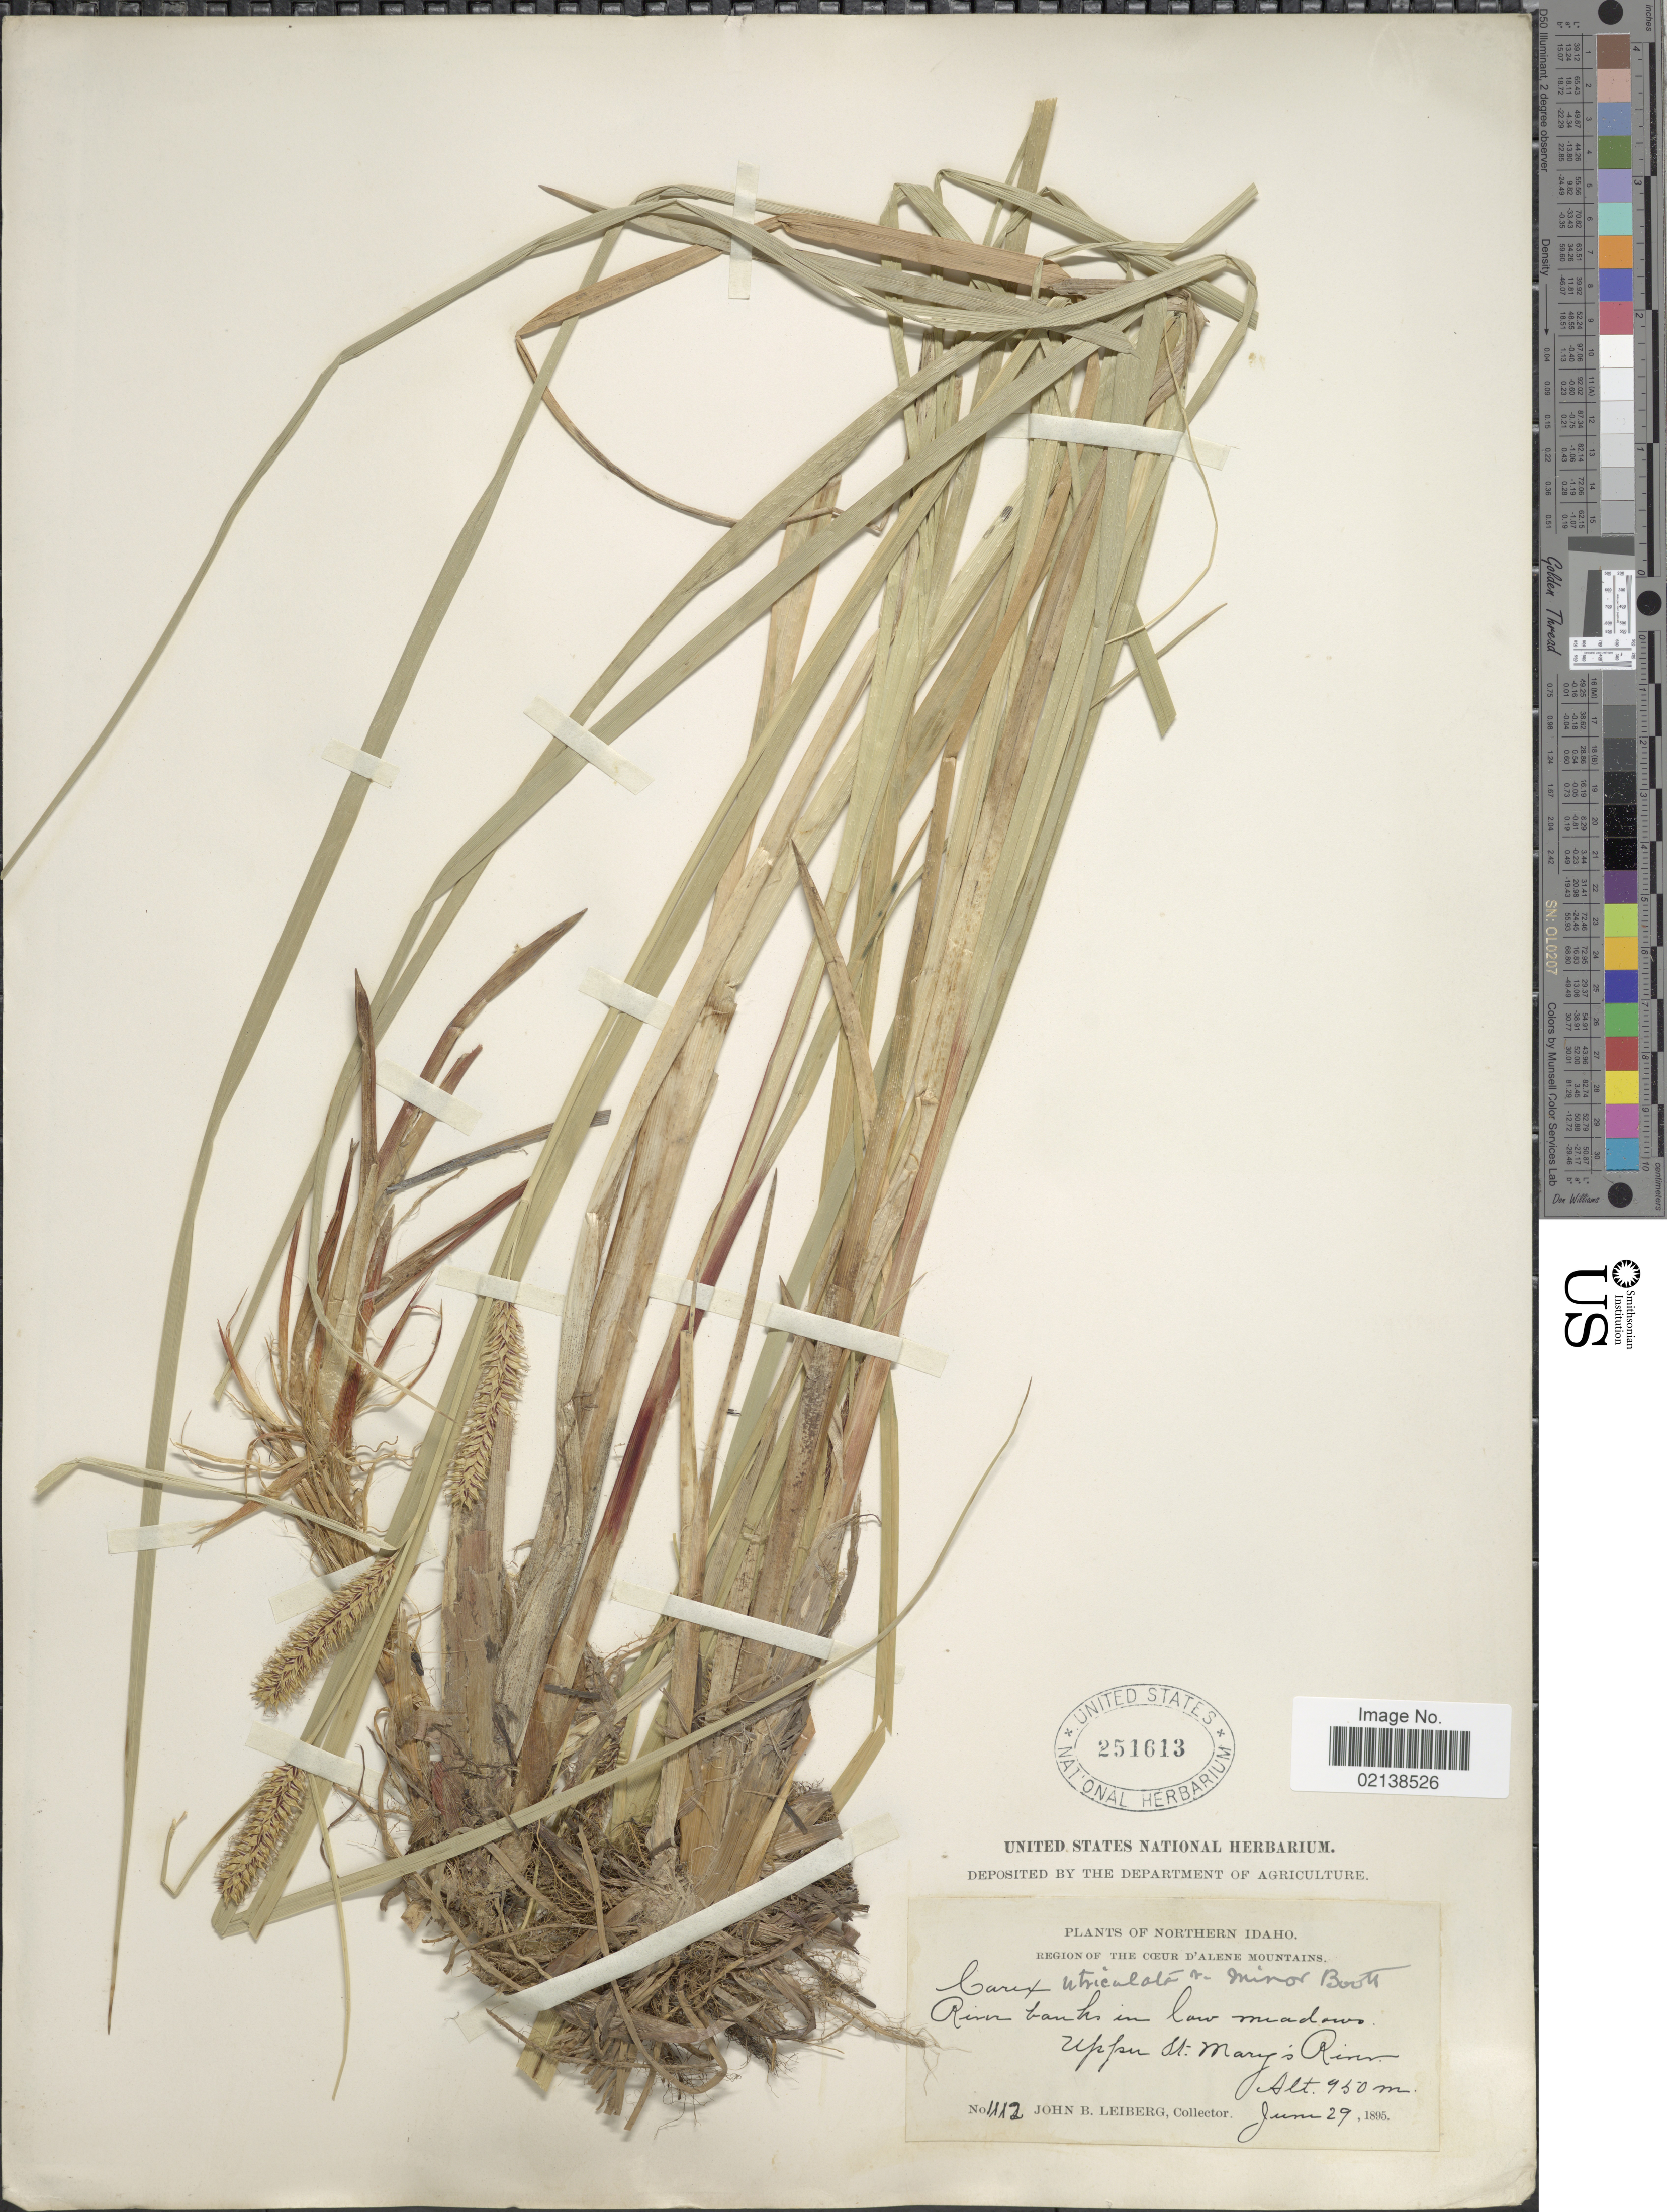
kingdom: Plantae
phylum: Tracheophyta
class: Liliopsida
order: Poales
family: Cyperaceae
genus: Carex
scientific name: Carex utriculata var. minor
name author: Boott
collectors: J. B. Leiberg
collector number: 1112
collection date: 1895-06-29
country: United States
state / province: Idaho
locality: Northern Idaho, River banks in low meadows, Upper St. Mary's River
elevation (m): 950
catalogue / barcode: US 251613